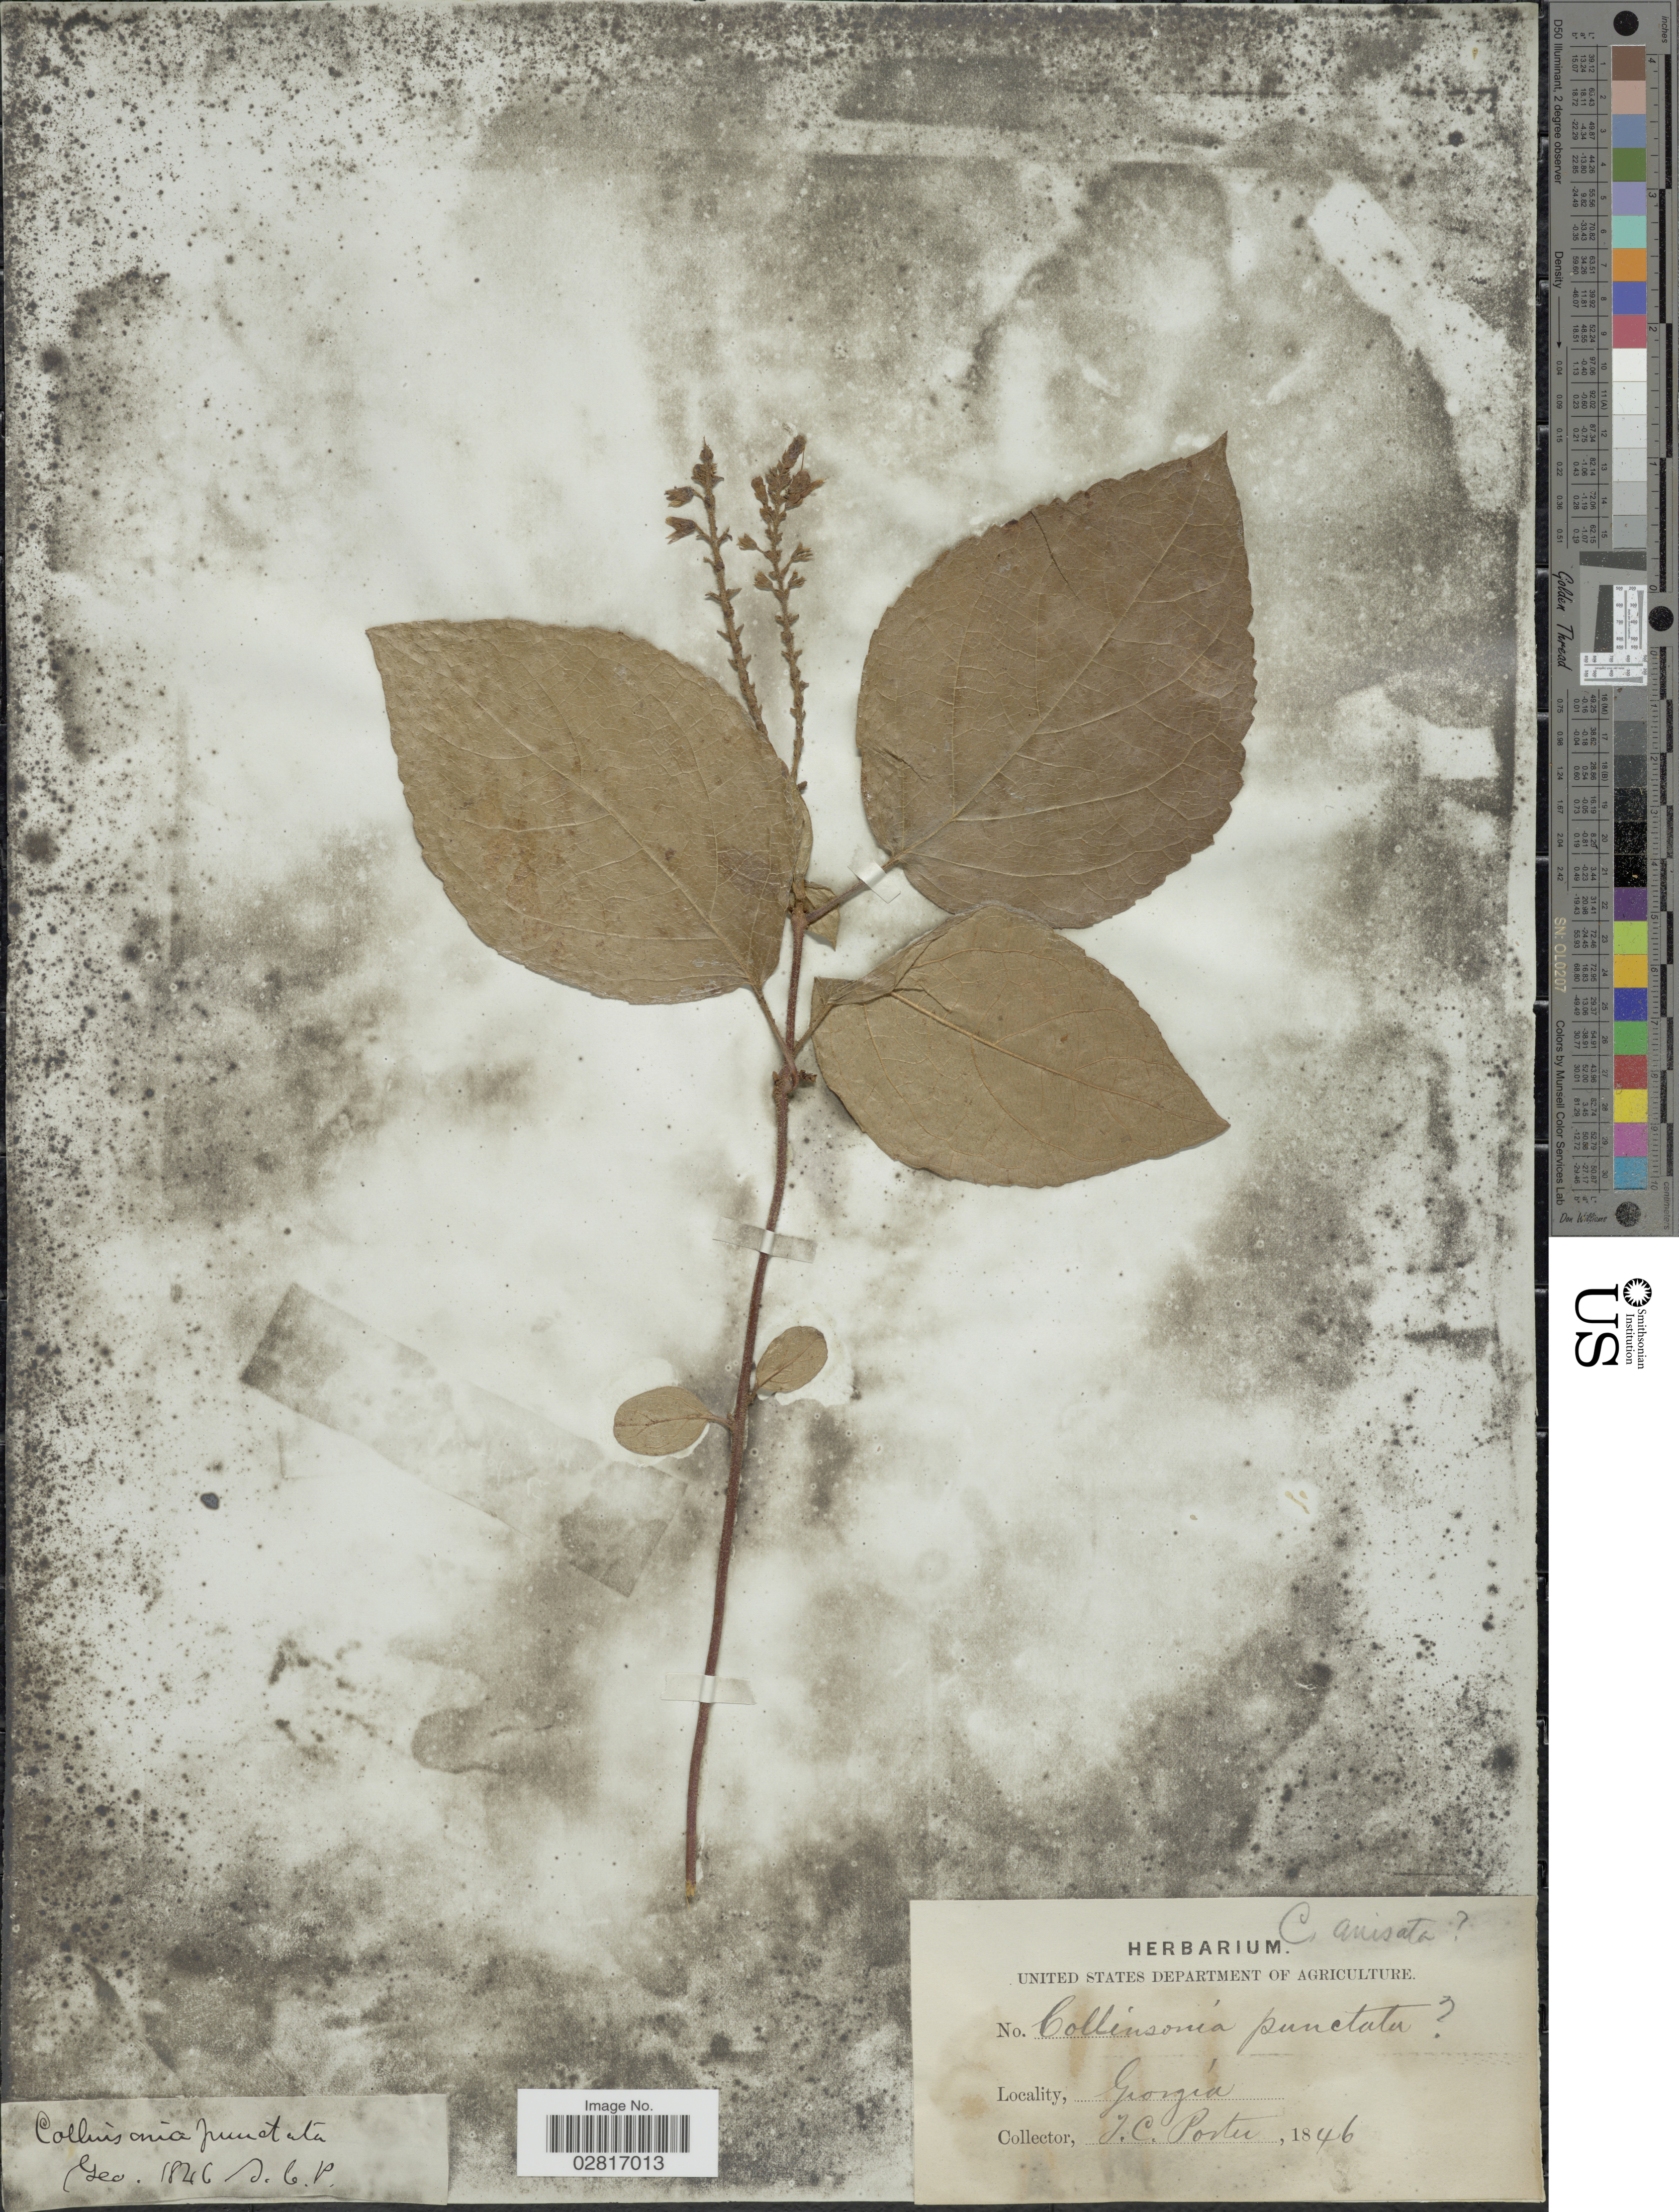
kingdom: Plantae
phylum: Tracheophyta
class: Magnoliopsida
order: Lamiales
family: Lamiaceae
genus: Collinsonia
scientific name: Collinsonia anisata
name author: Sims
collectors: T. Porter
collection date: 1846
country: United States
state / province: Georgia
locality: Geo.